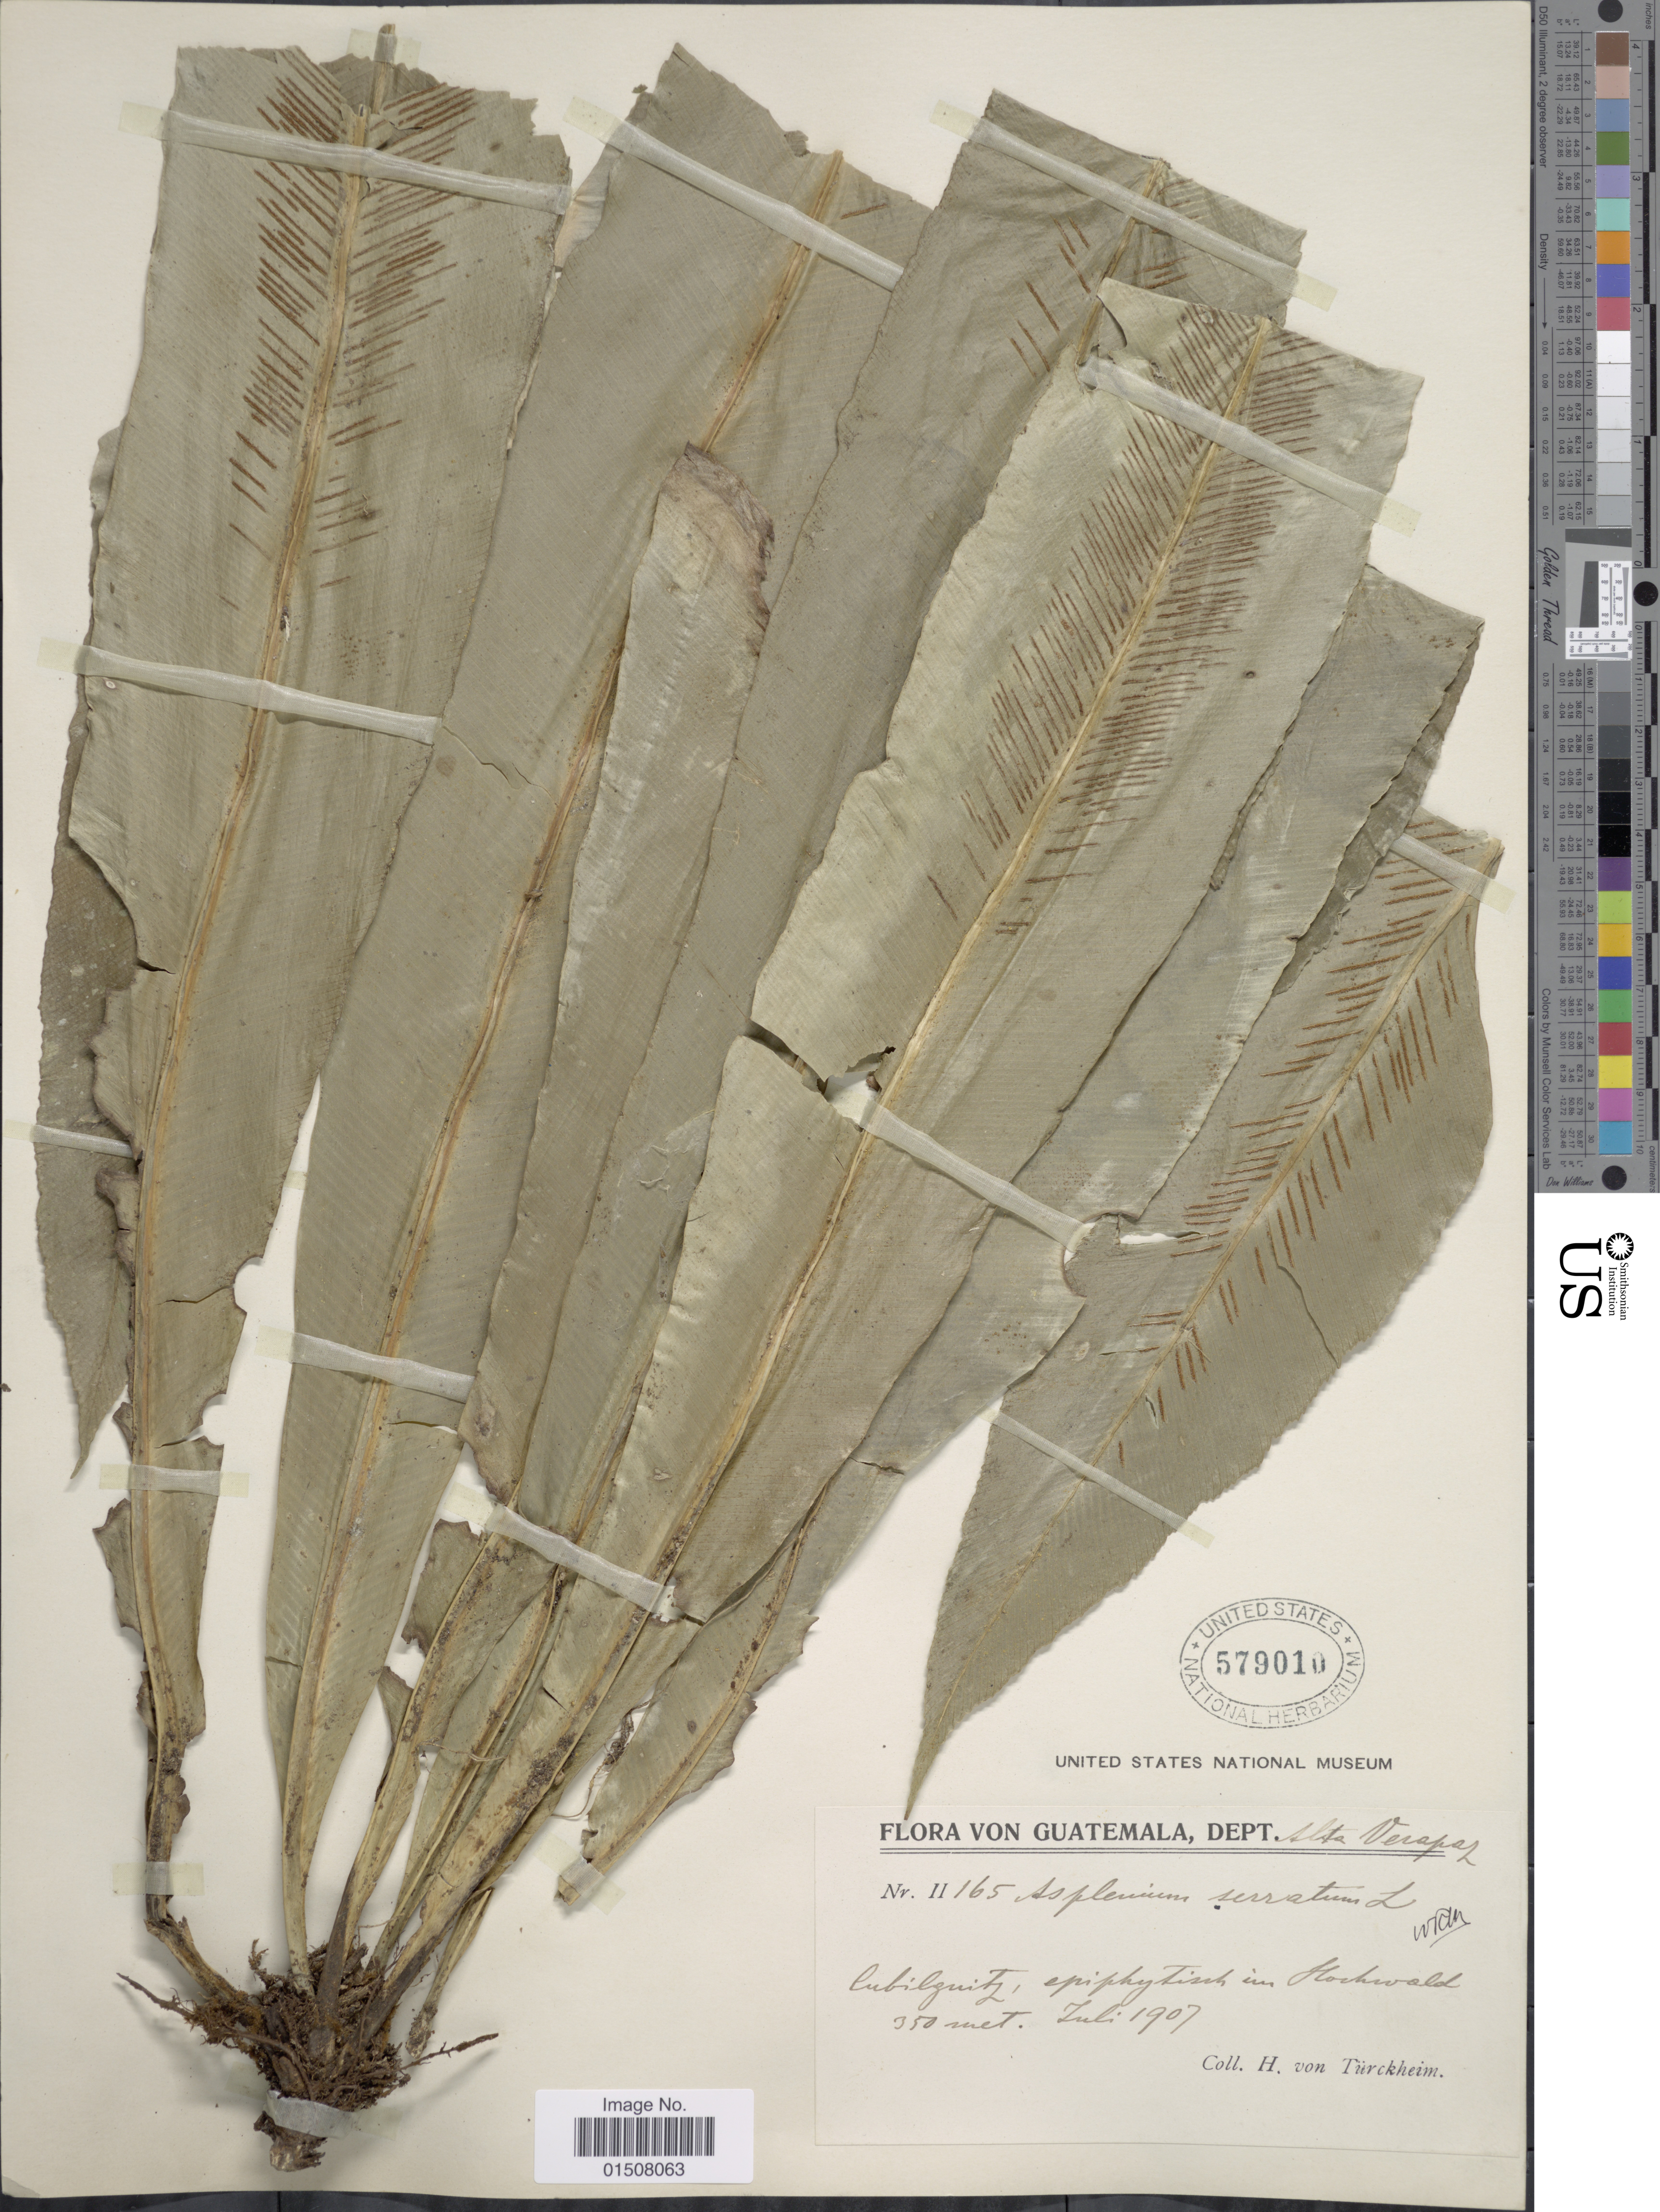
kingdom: Plantae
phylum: Tracheophyta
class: Polypodiopsida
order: Polypodiales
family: Aspleniaceae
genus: Asplenium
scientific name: Asplenium serratum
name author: L.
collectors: H. von Türckheim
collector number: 11165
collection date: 1907-07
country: Guatemala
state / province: Alta Verapaz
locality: Cubilgüitz, epiphytisch im hochwald [epiphytic in the high forest]. Dept. Alta Verapaz,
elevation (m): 350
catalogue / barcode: US 579010